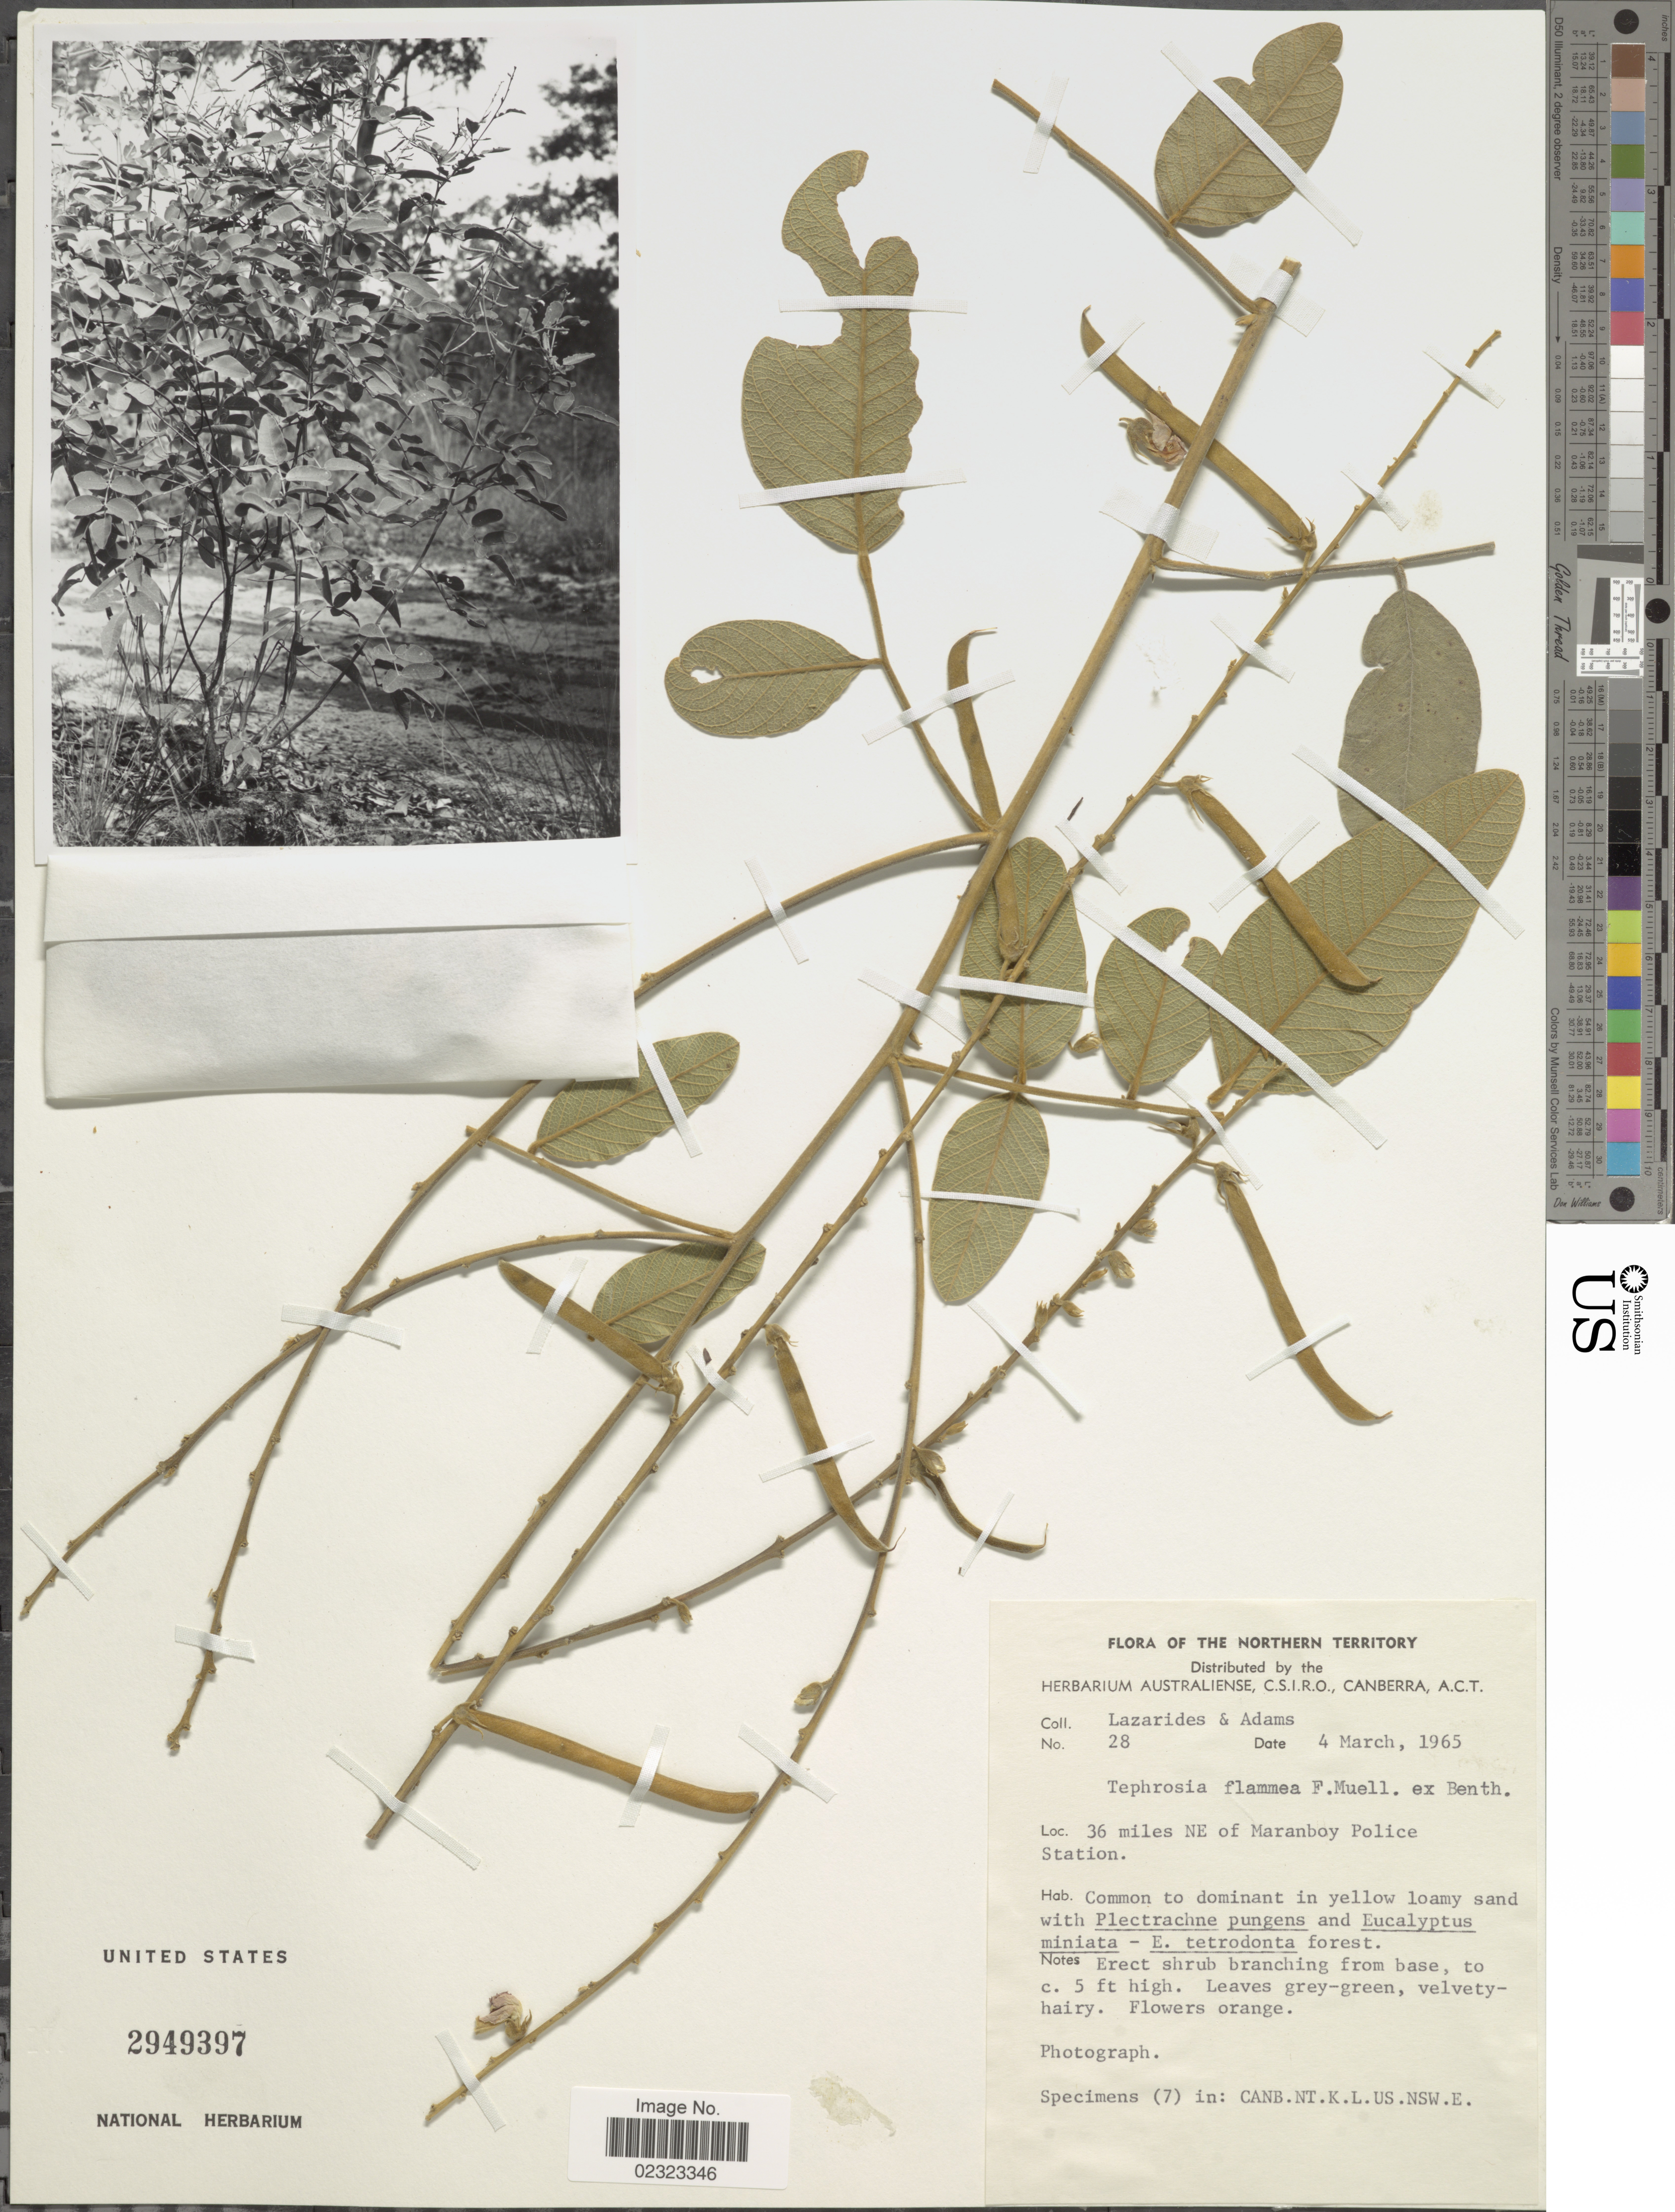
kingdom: Plantae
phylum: Tracheophyta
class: Magnoliopsida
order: Fabales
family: Fabaceae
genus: Tephrosia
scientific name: Tephrosia flammea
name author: F. Muell. ex Benth.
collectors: M. Lazarides & Adams, --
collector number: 28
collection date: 1965-03-04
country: Australia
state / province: Northern Territory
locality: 36 miles NE of Maranboy Police Station.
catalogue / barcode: US 2949397